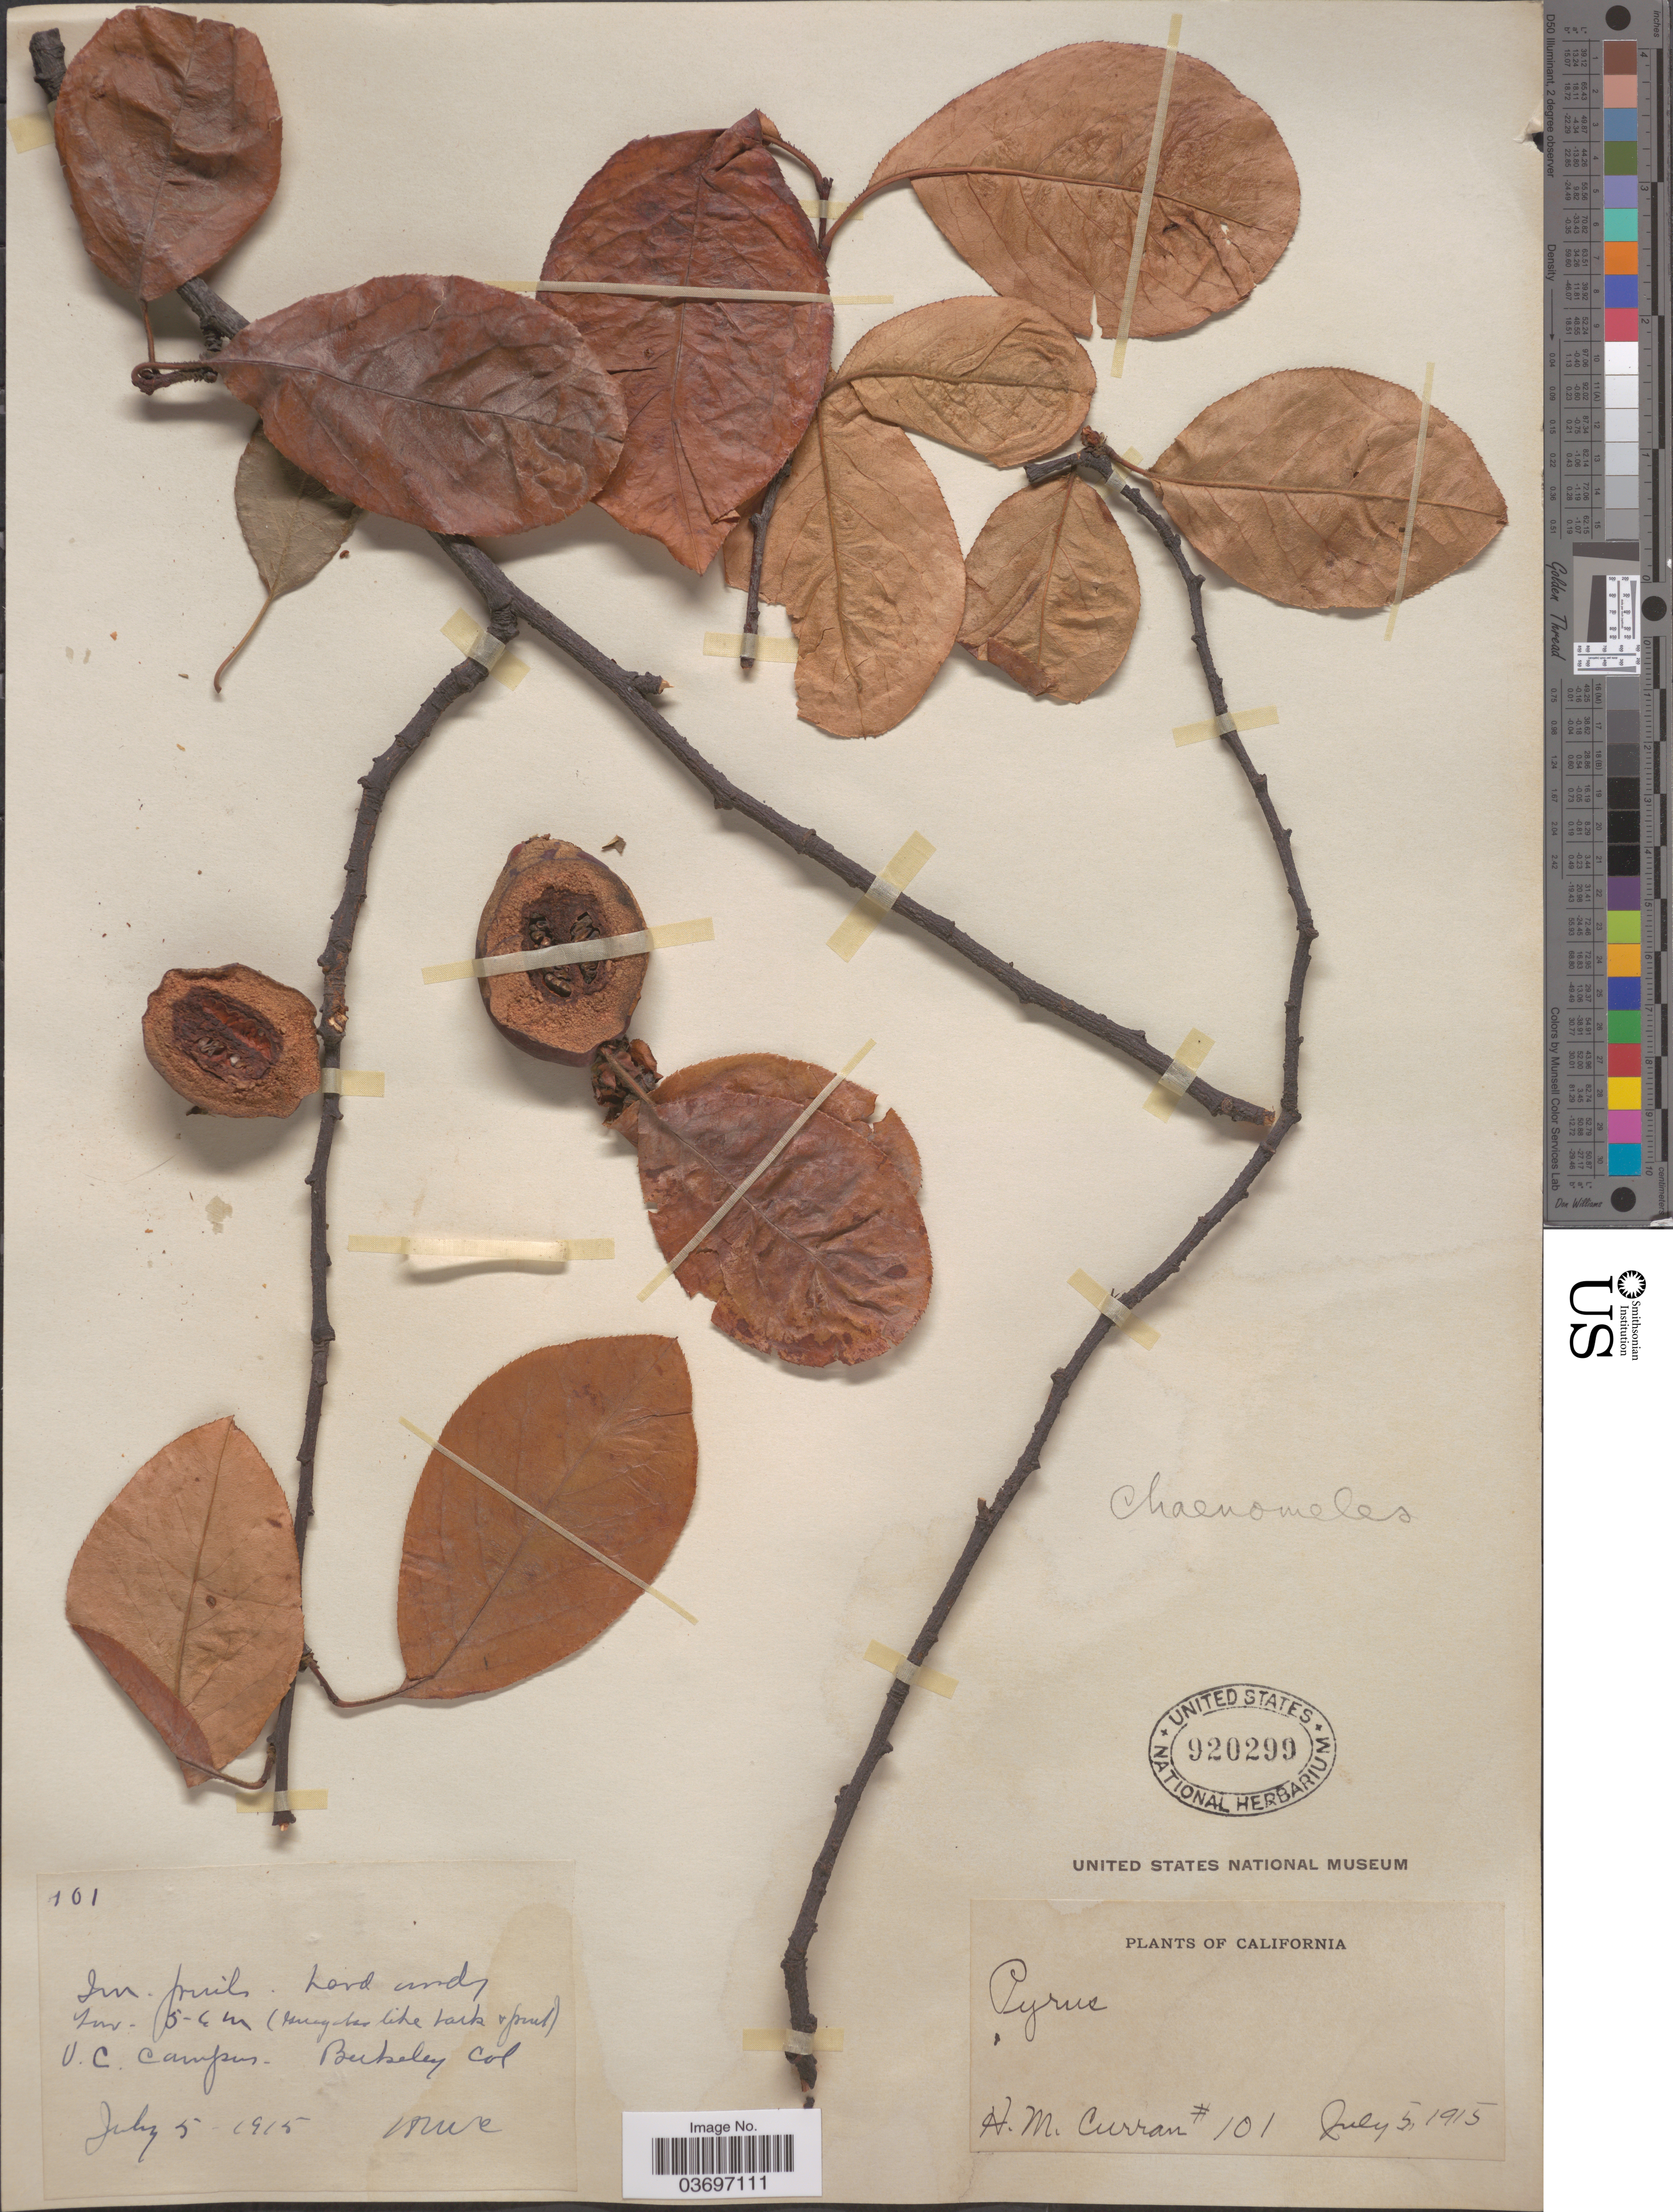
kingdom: Plantae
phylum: Tracheophyta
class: Magnoliopsida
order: Rosales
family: Rosaceae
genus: Malus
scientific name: Malus sp.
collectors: H. M. Curran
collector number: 101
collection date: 1915-07-05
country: United States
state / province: California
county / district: Alameda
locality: V. C. campus. Berkeley.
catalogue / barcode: US 920299